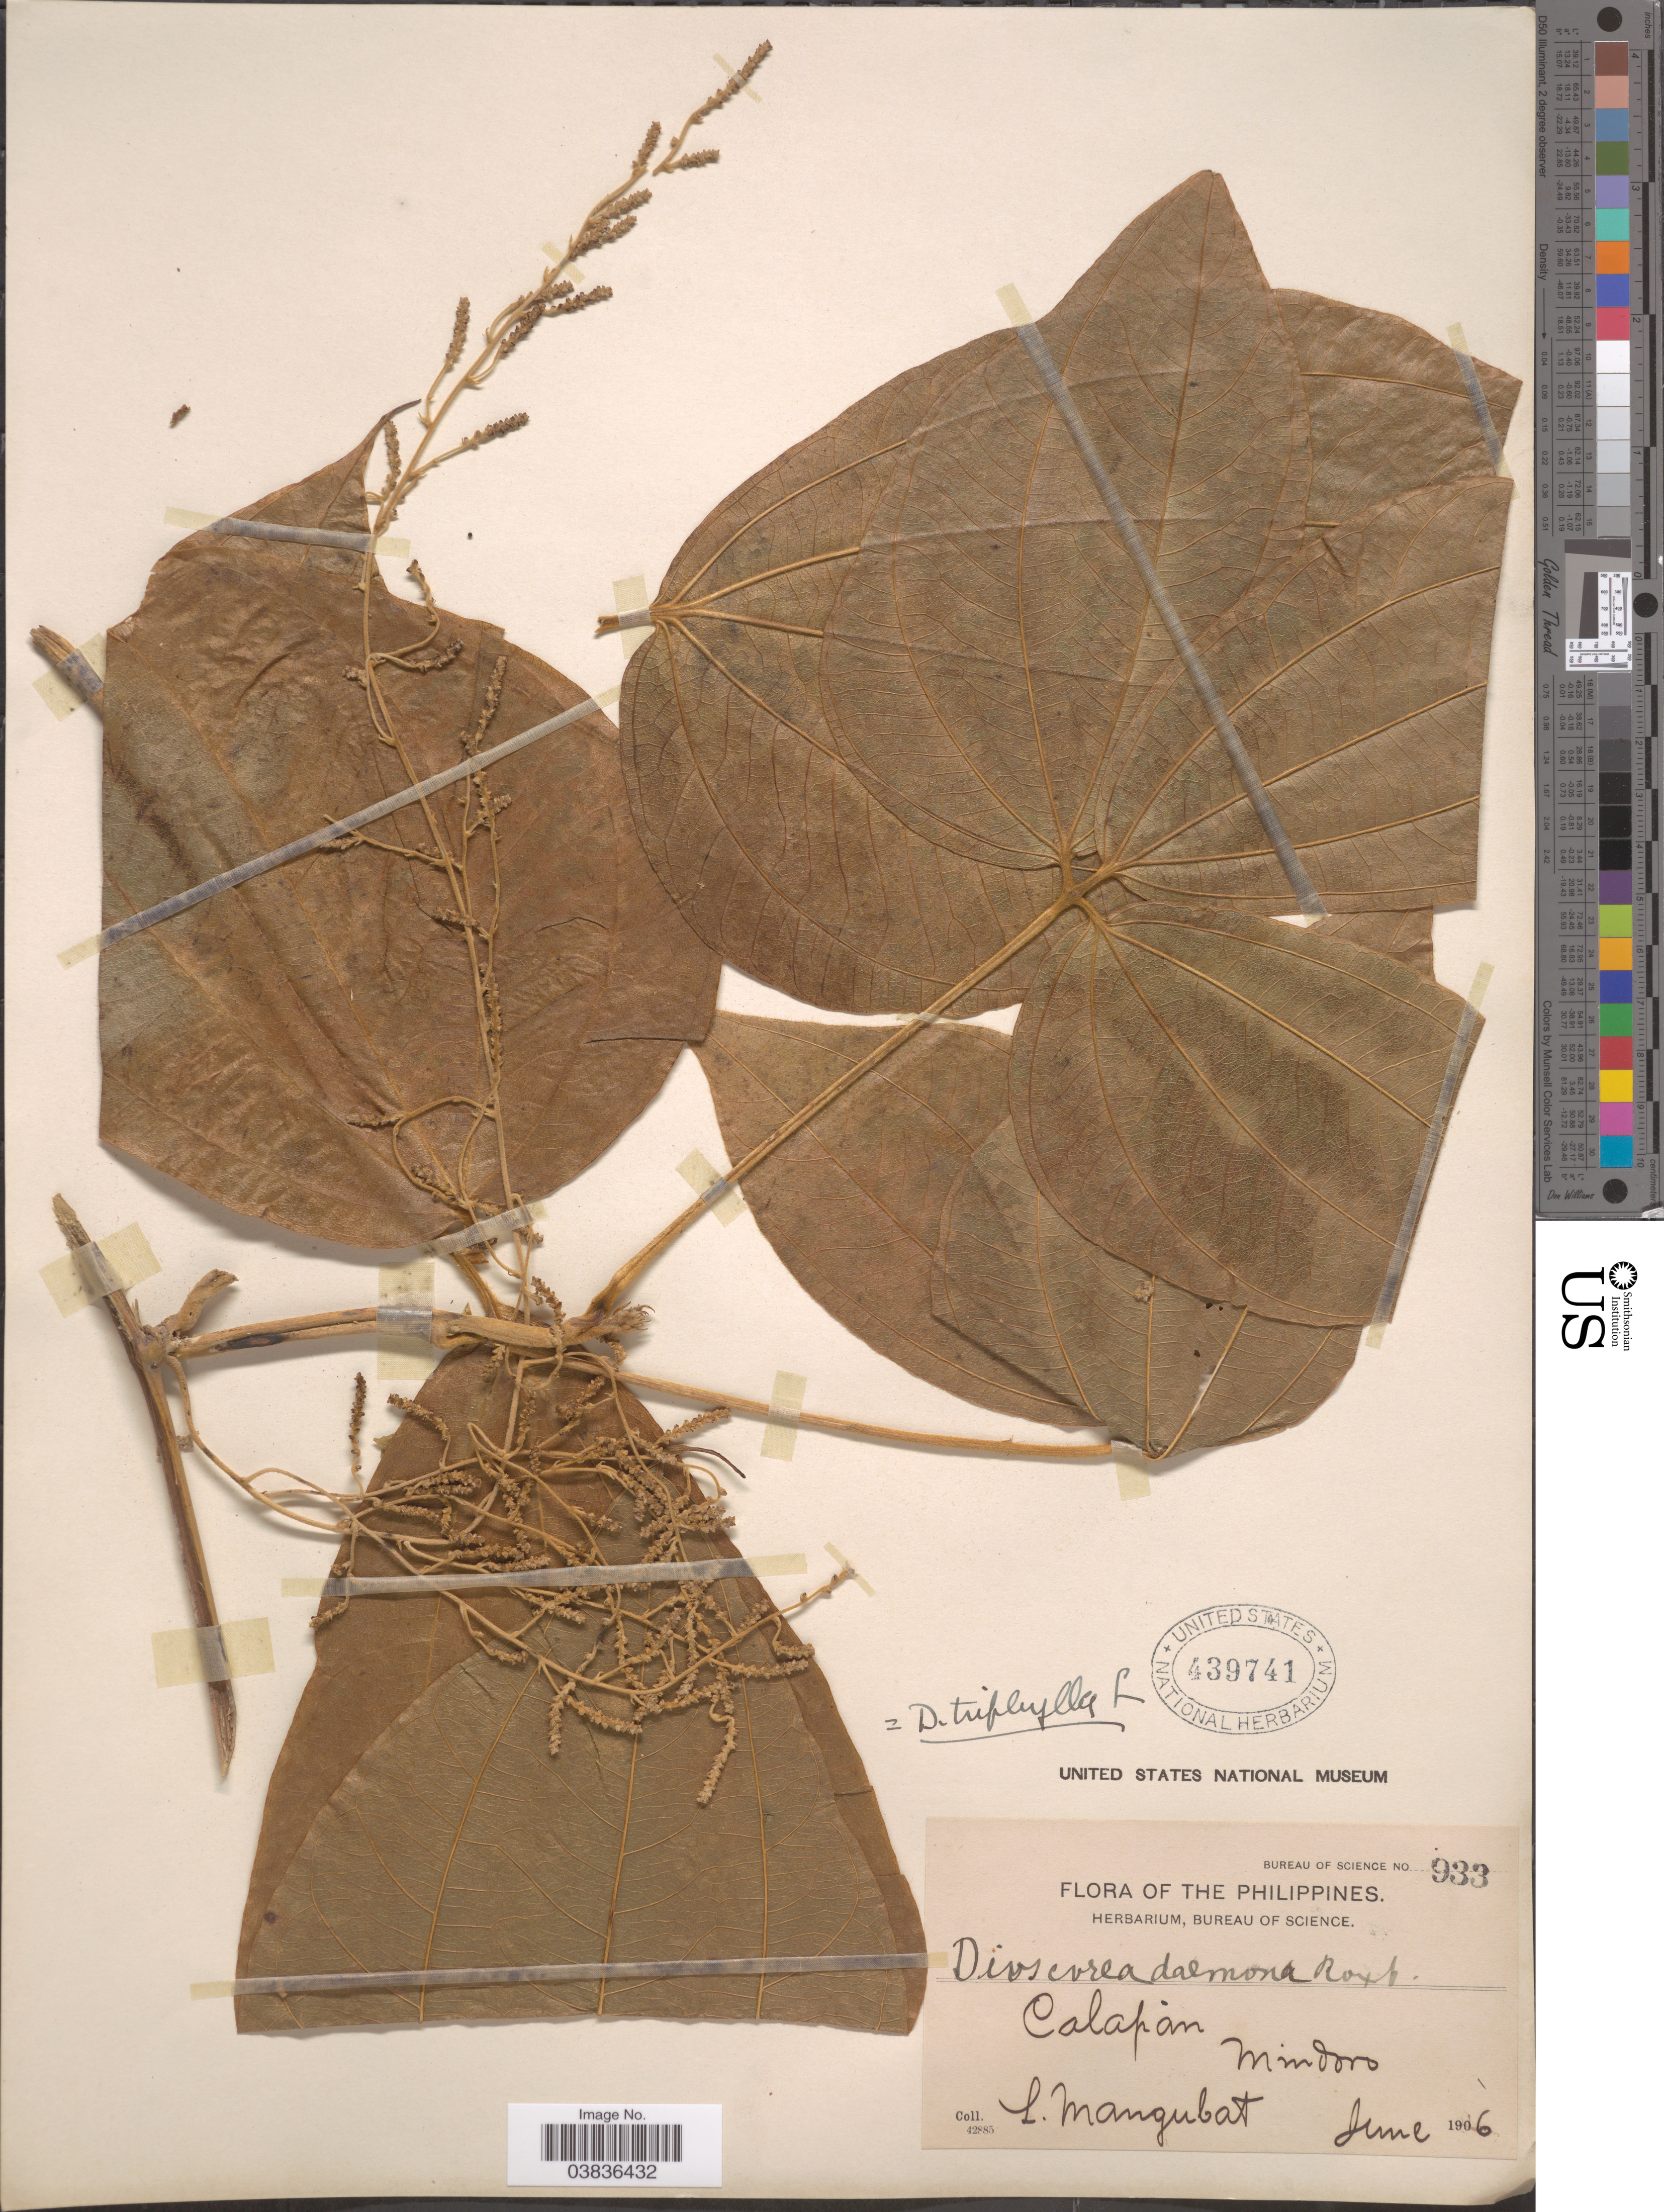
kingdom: Plantae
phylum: Tracheophyta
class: Liliopsida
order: Dioscoreales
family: Dioscoreaceae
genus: Dioscorea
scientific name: Dioscorea hispida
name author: Dennst.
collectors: L. Mangubat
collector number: Bureau of Science 933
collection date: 1906-06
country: Philippines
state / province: Mimaropa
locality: Calapán. Mindoro.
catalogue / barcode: US 439741